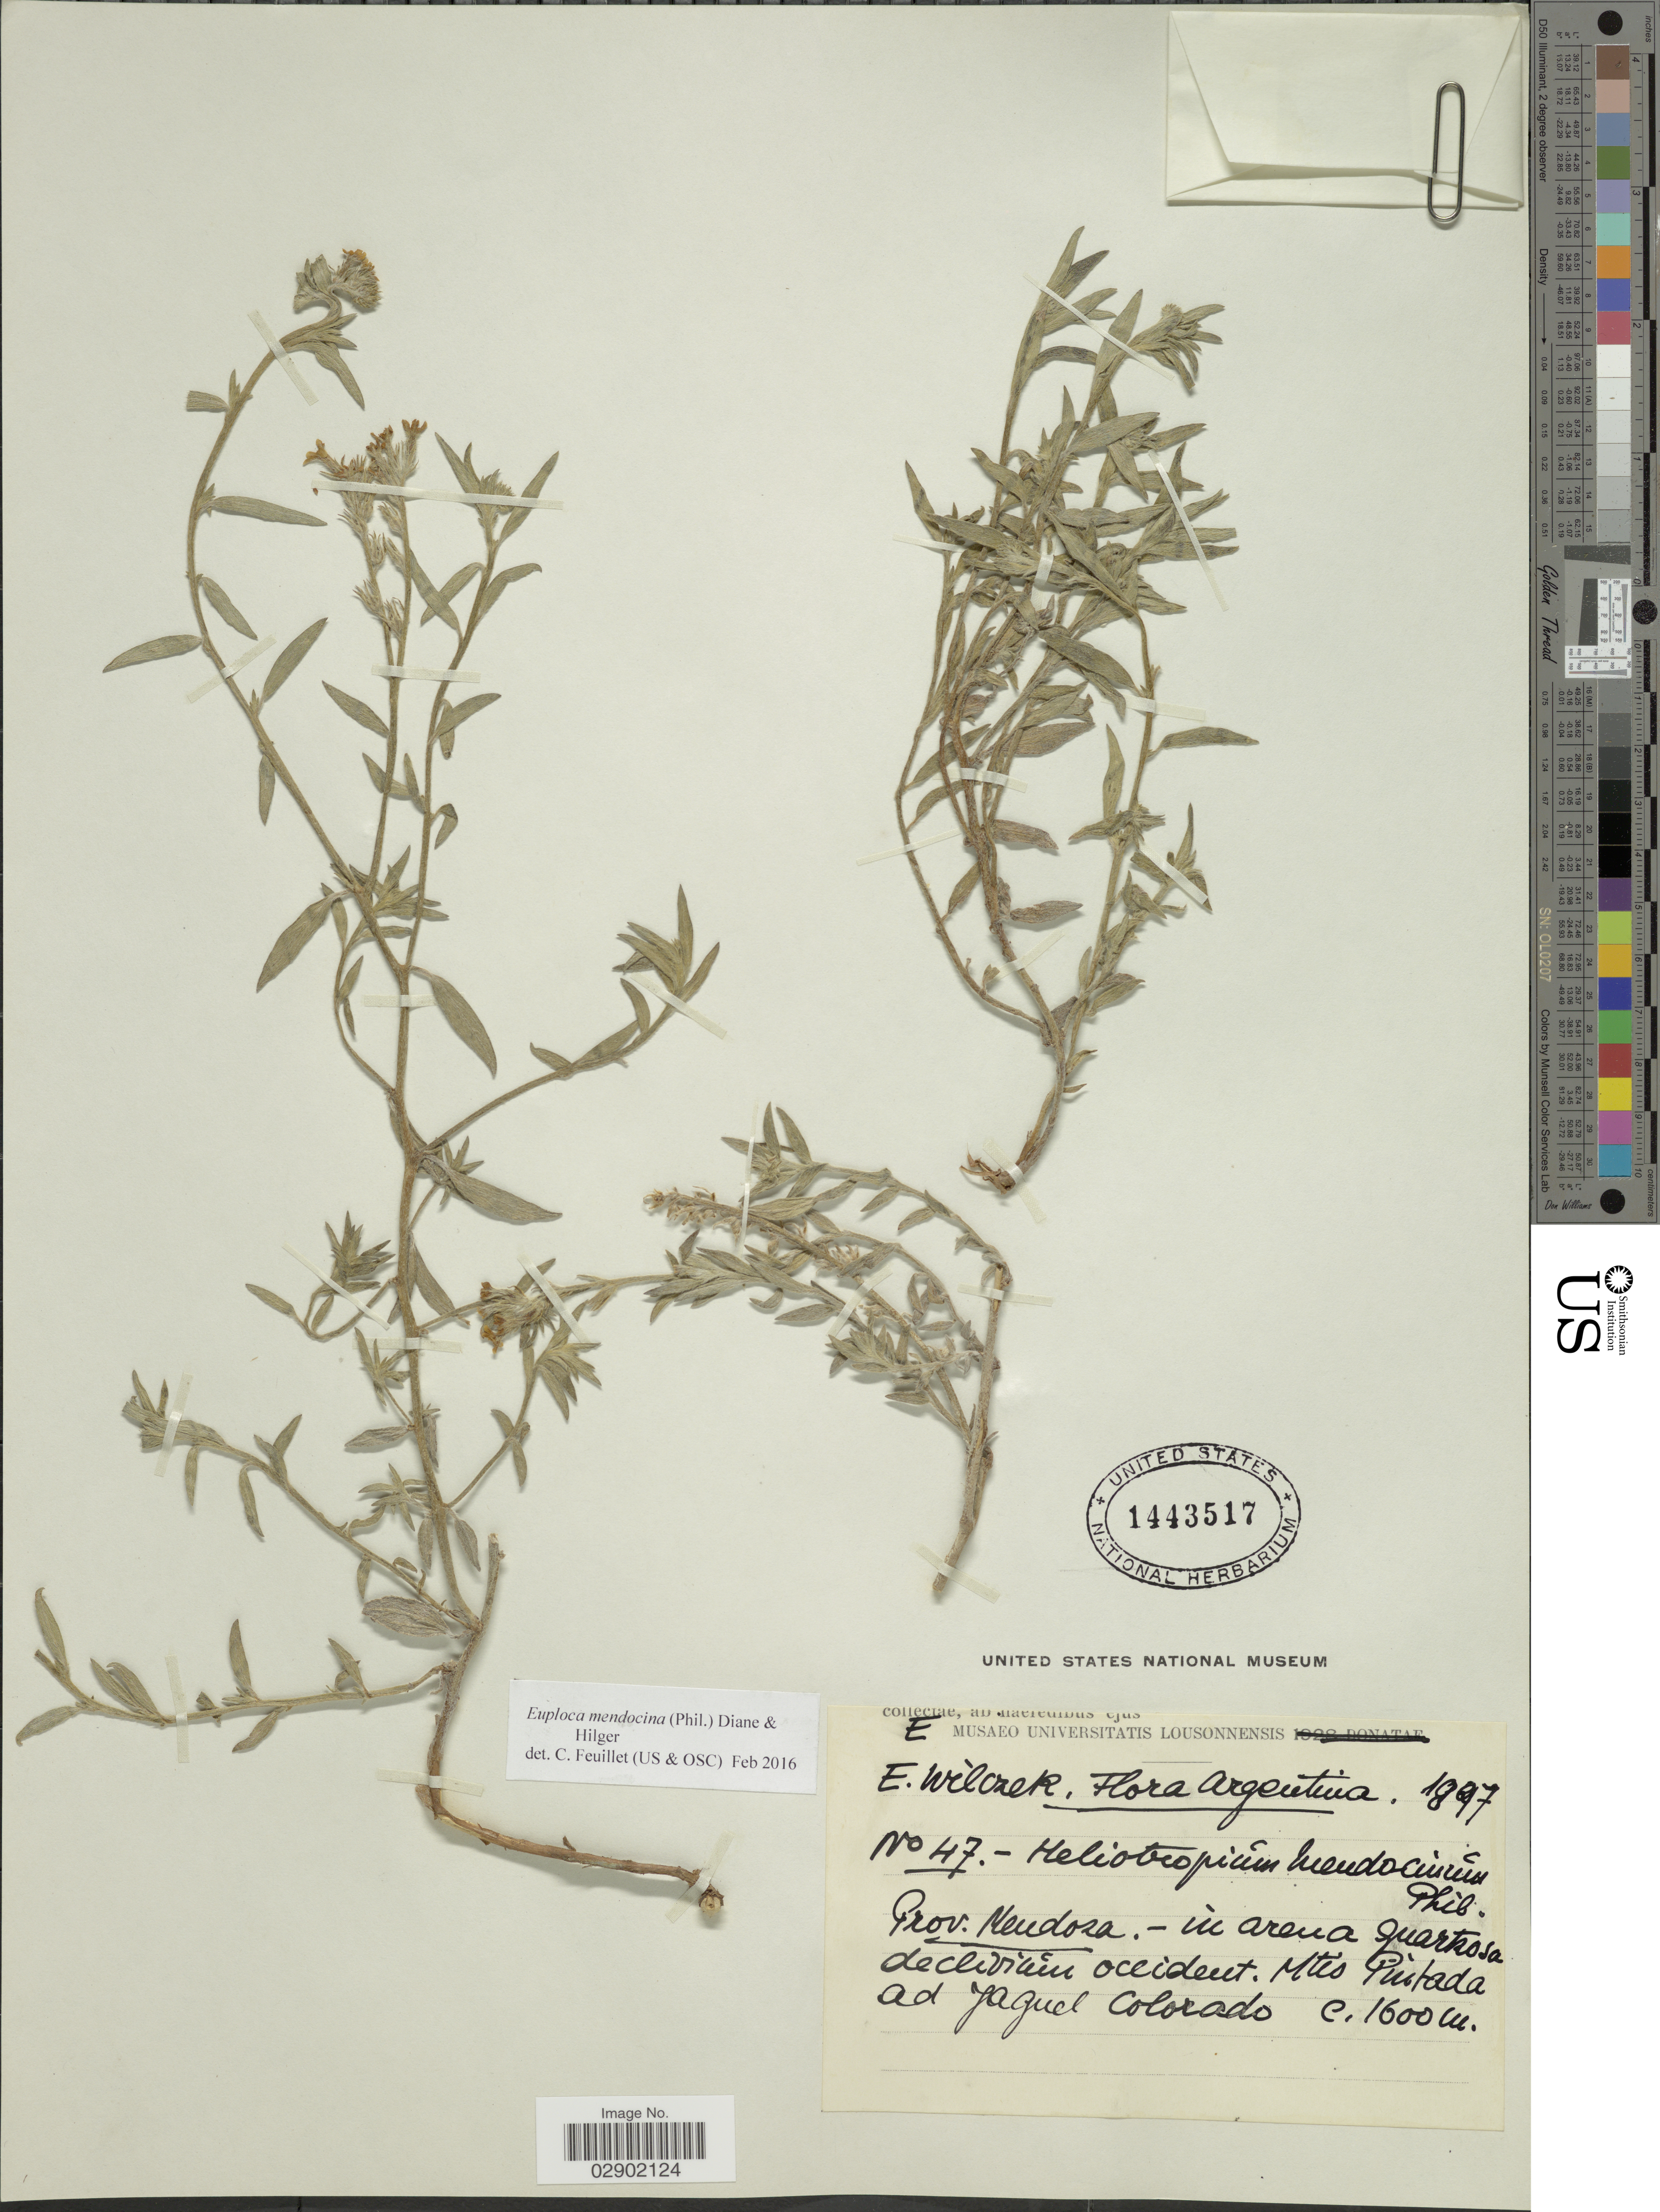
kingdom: Plantae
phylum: Tracheophyta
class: Magnoliopsida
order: Boraginales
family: Heliotropiaceae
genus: Euploca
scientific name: Euploca mendocina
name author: (Phil.) Diane & Hilger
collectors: E. Wilczek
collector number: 47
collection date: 1897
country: Argentina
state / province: Mendoza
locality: In arena quartzosa decliviciu occident. Mttis. Pùtada ad Jaguel Colorado.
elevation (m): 1600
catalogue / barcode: US 1443517